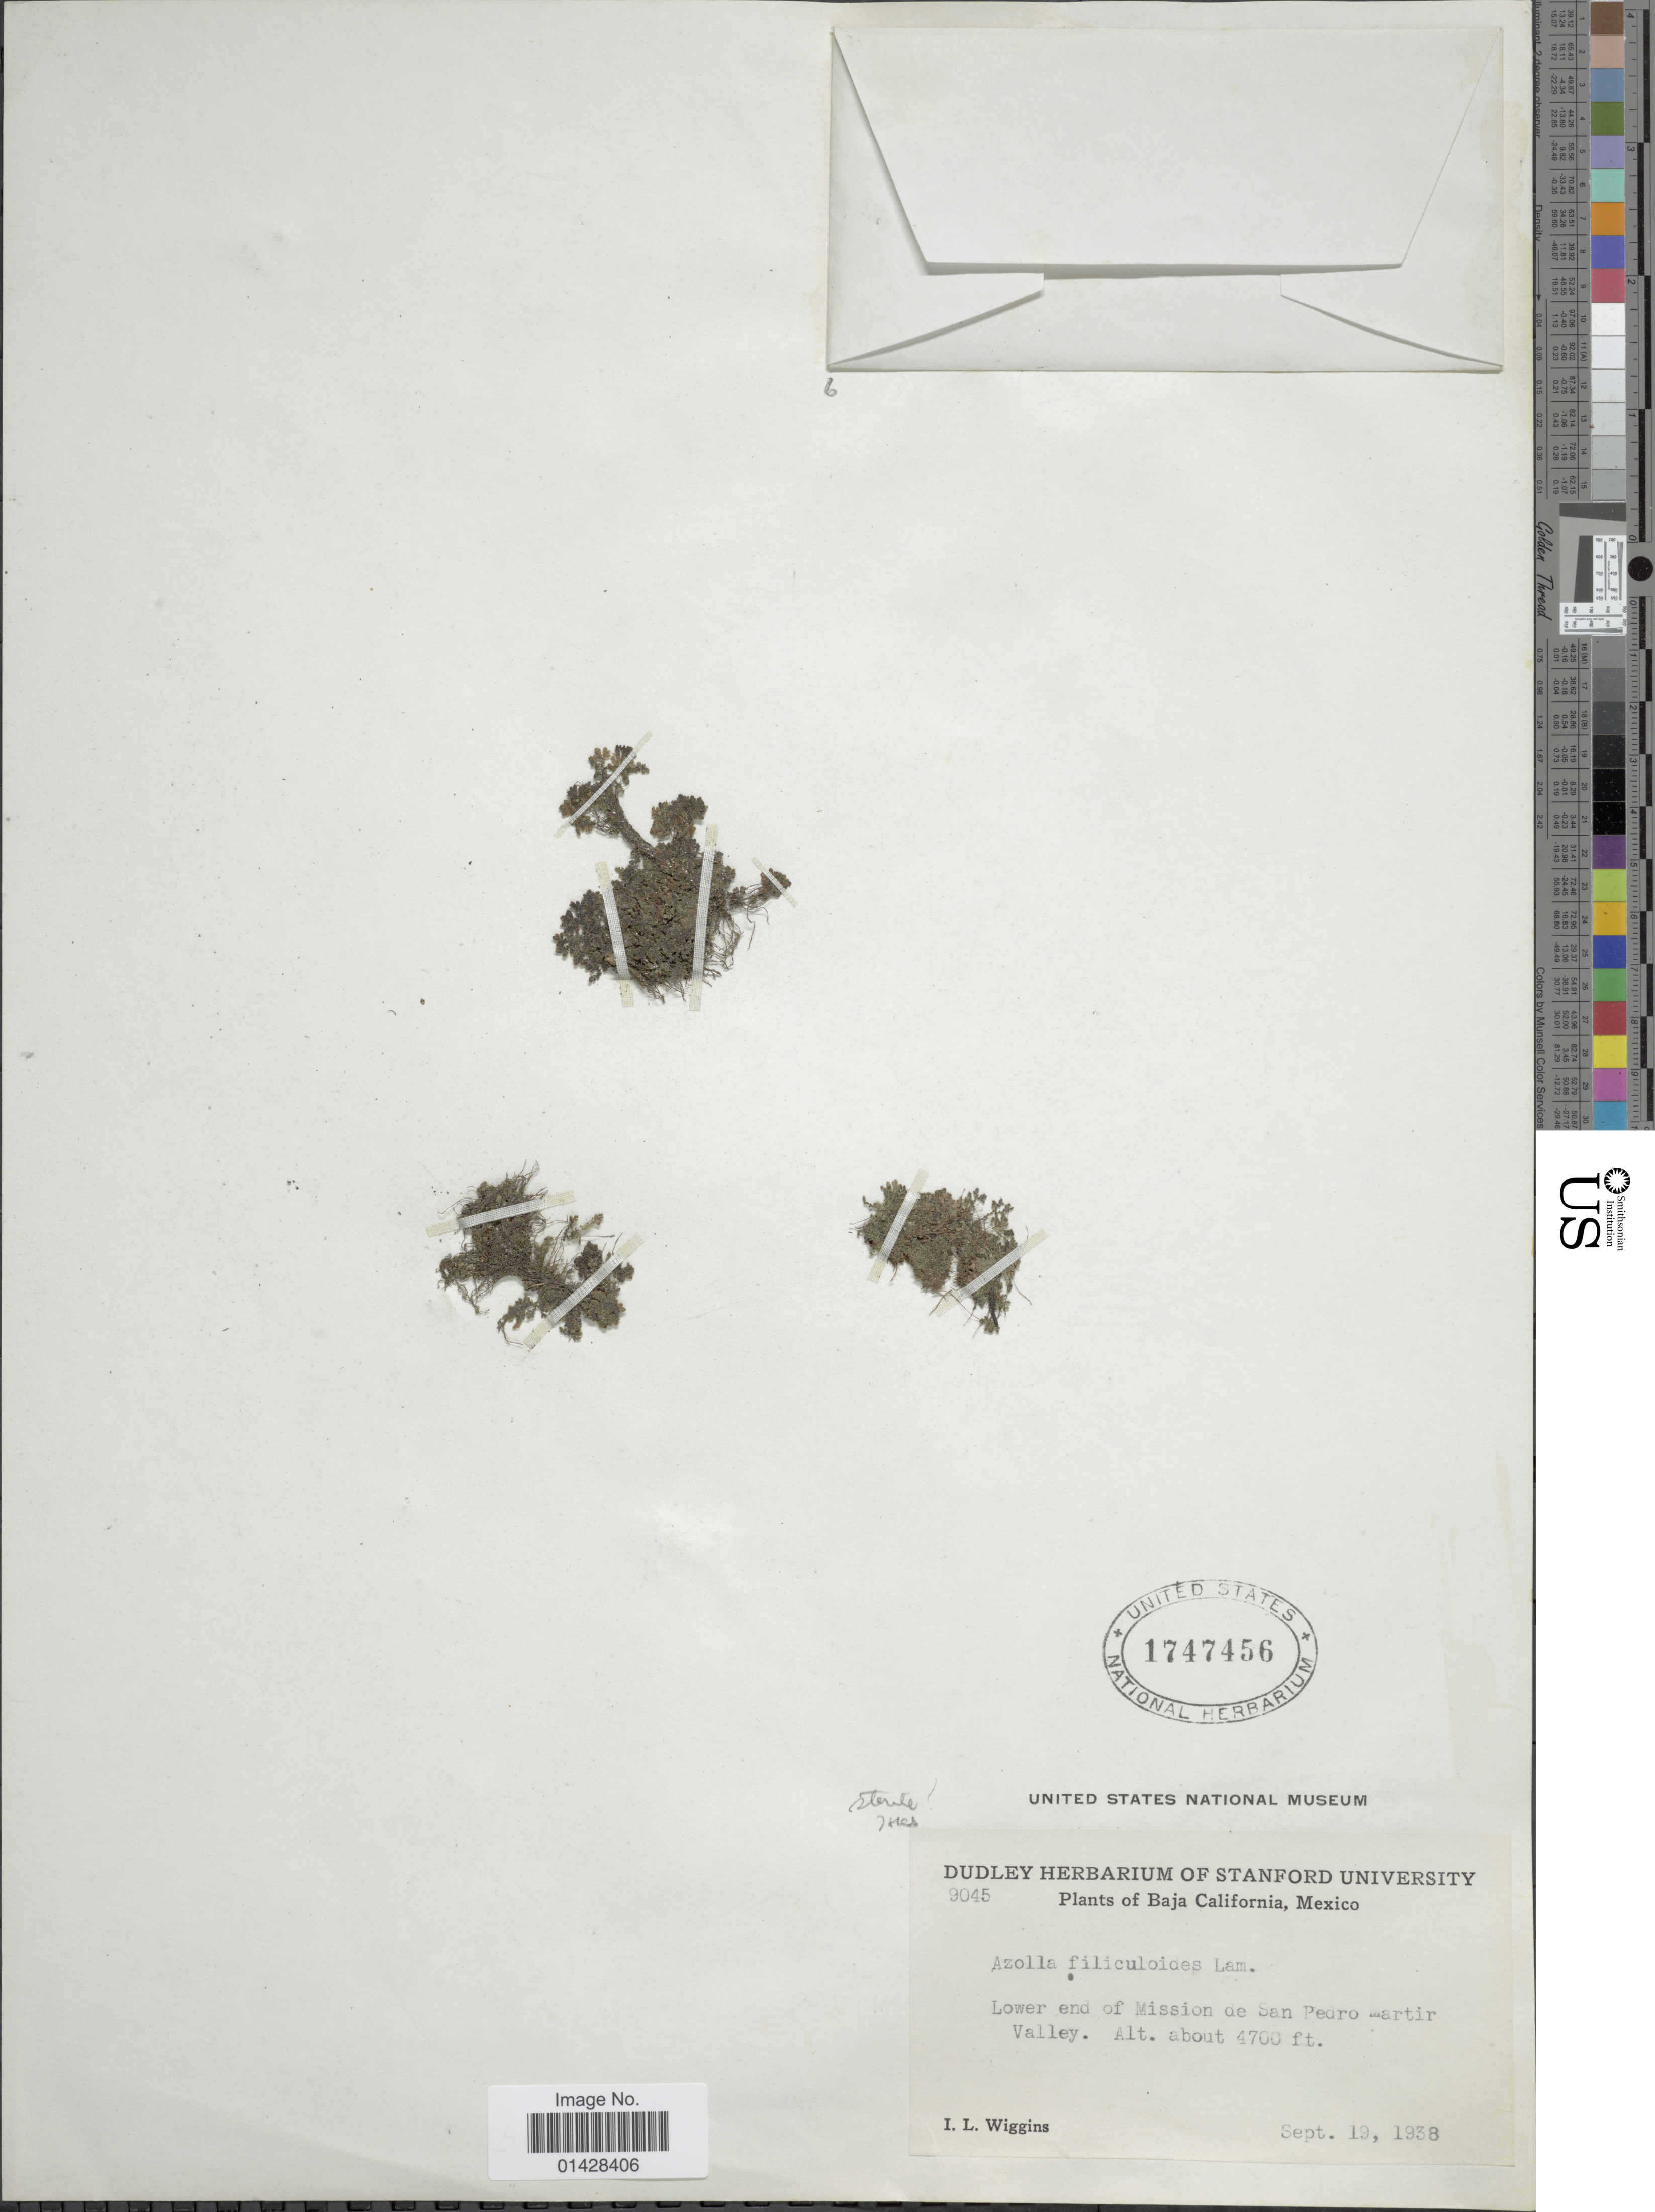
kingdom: Plantae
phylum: Tracheophyta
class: Polypodiopsida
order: Salviniales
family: Salviniaceae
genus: Azolla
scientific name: Azolla sp.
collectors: I. L. Wiggins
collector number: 9045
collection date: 1938-09-19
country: Mexico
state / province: Baja California Sur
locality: Lower end of Mission de San Pedro Martir Valley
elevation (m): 1433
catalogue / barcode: US 1747456